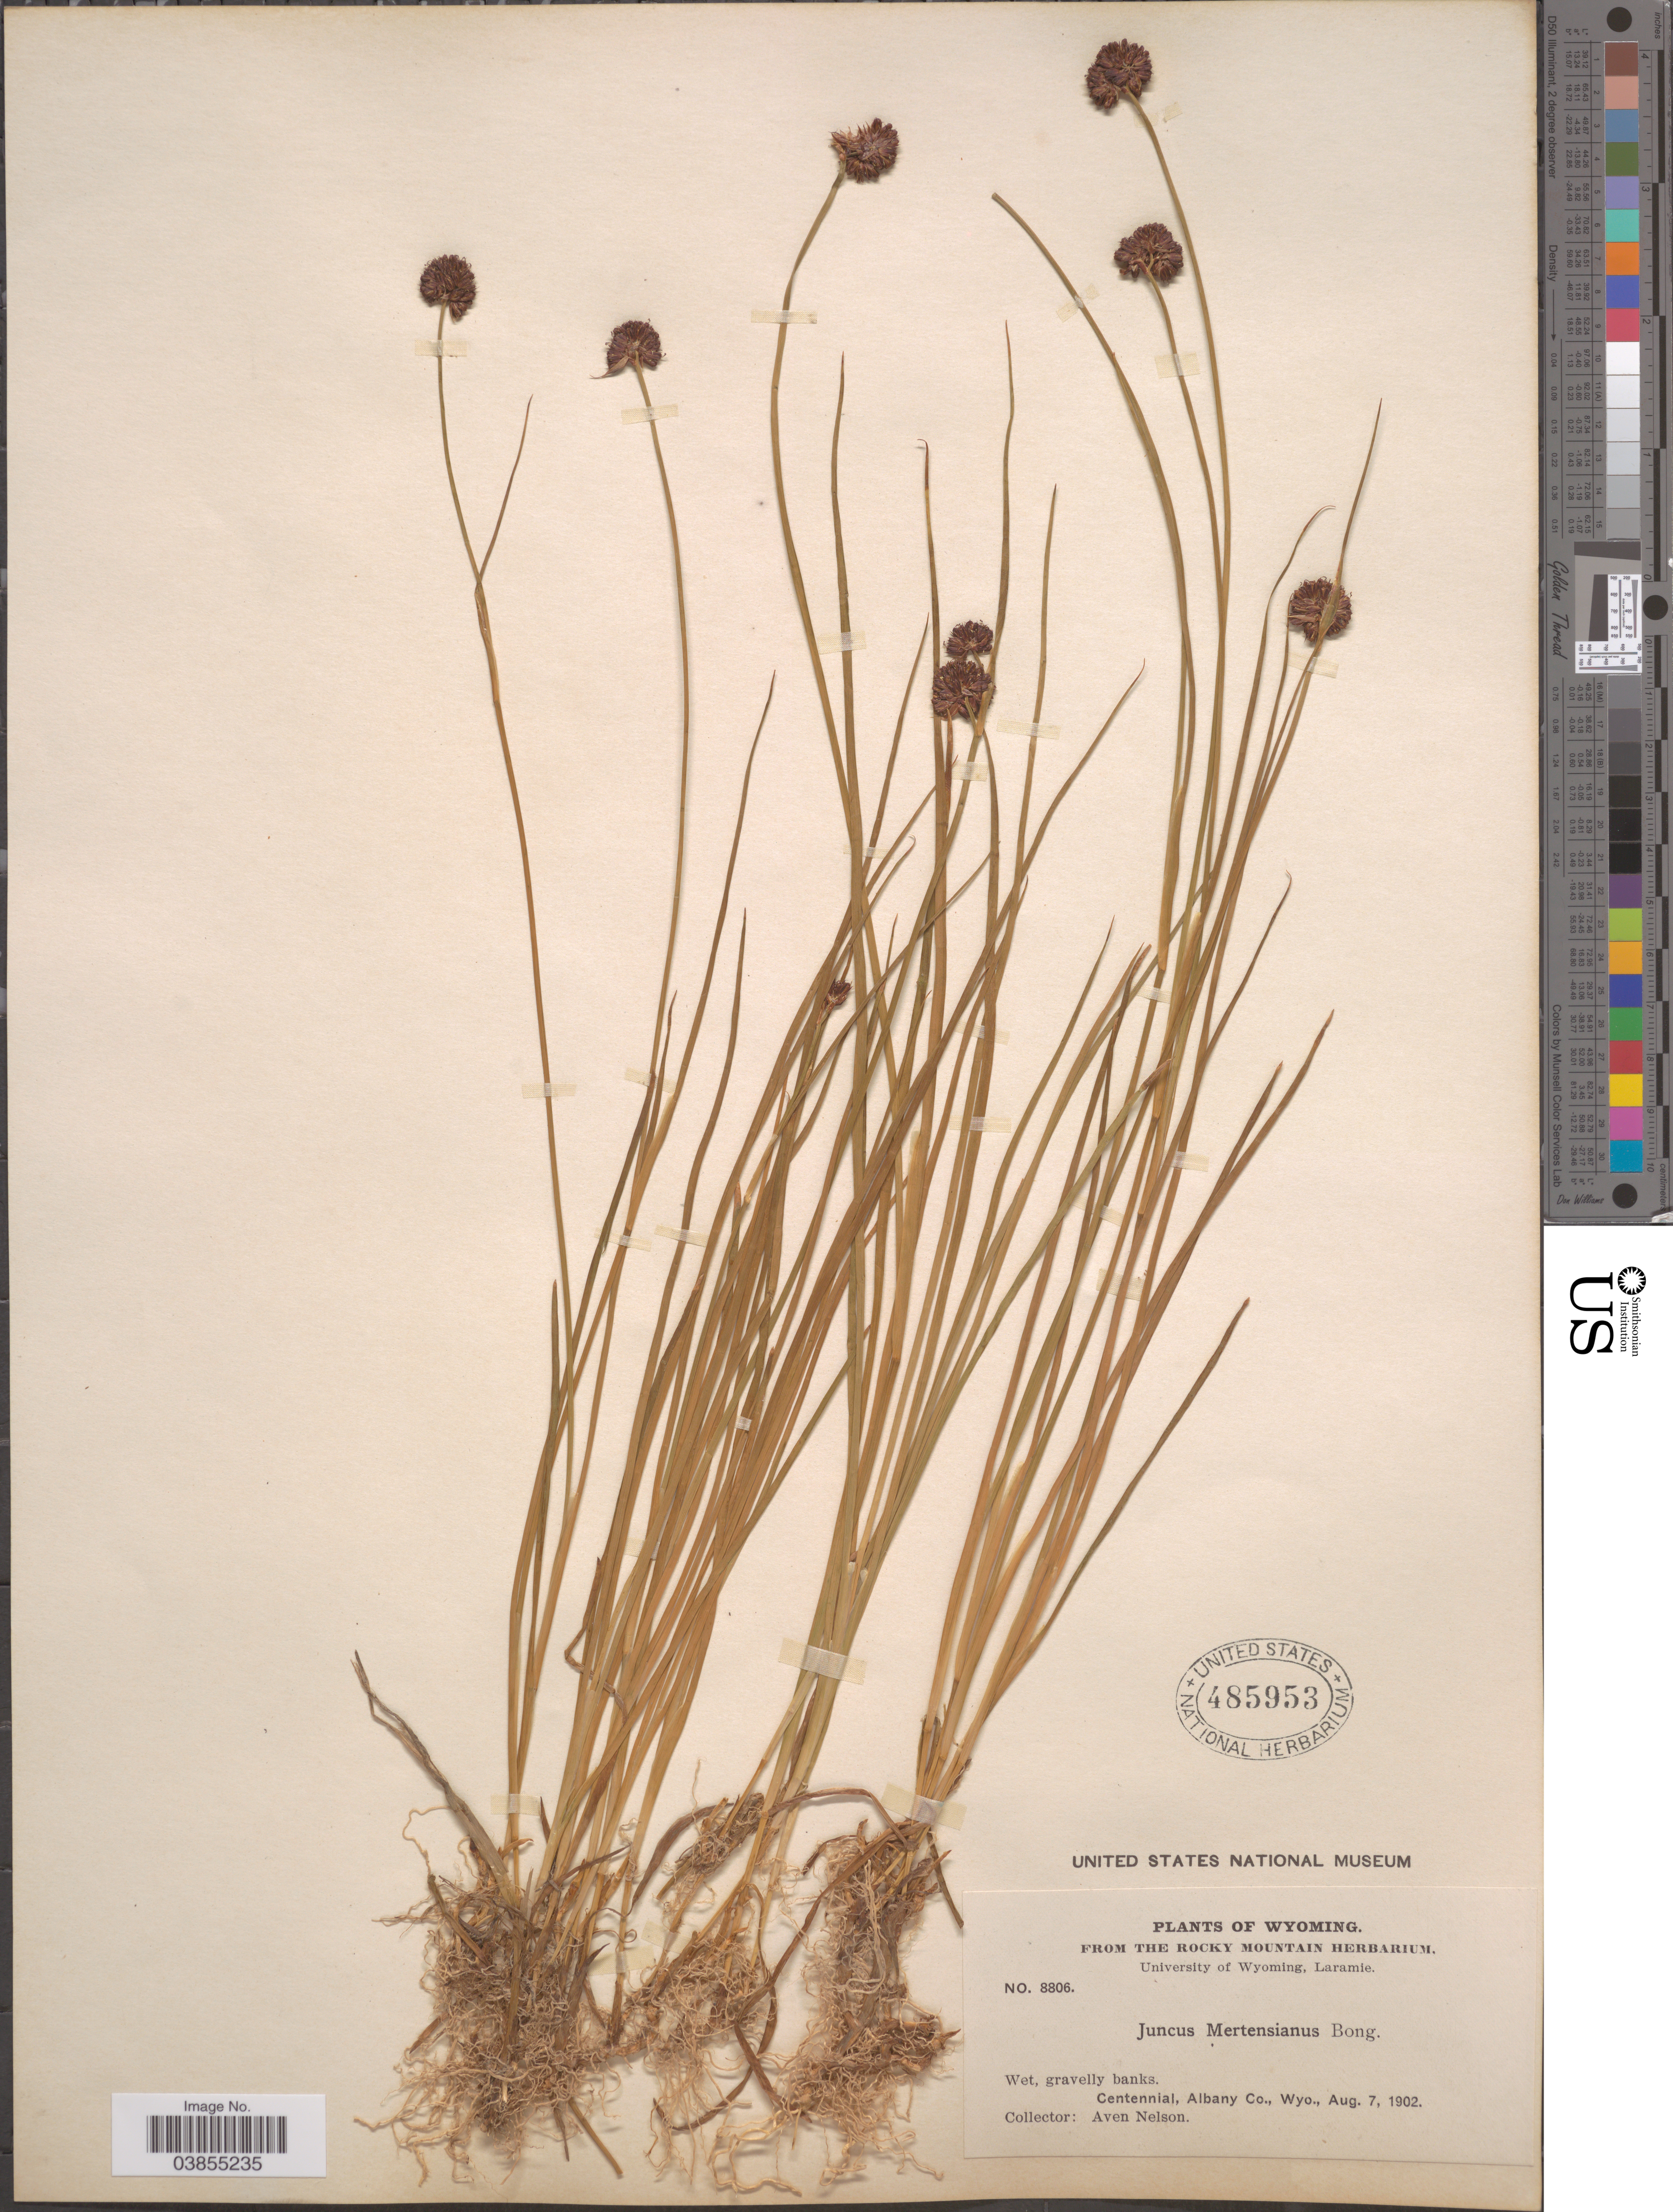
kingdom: Plantae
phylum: Tracheophyta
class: Liliopsida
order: Poales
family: Juncaceae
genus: Juncus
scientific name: Juncus mertensianus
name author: Bong.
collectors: A. Nelson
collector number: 8806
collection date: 1902-08-07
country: United States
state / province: Wyoming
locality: Centennial, Albany Co.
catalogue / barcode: US 485953